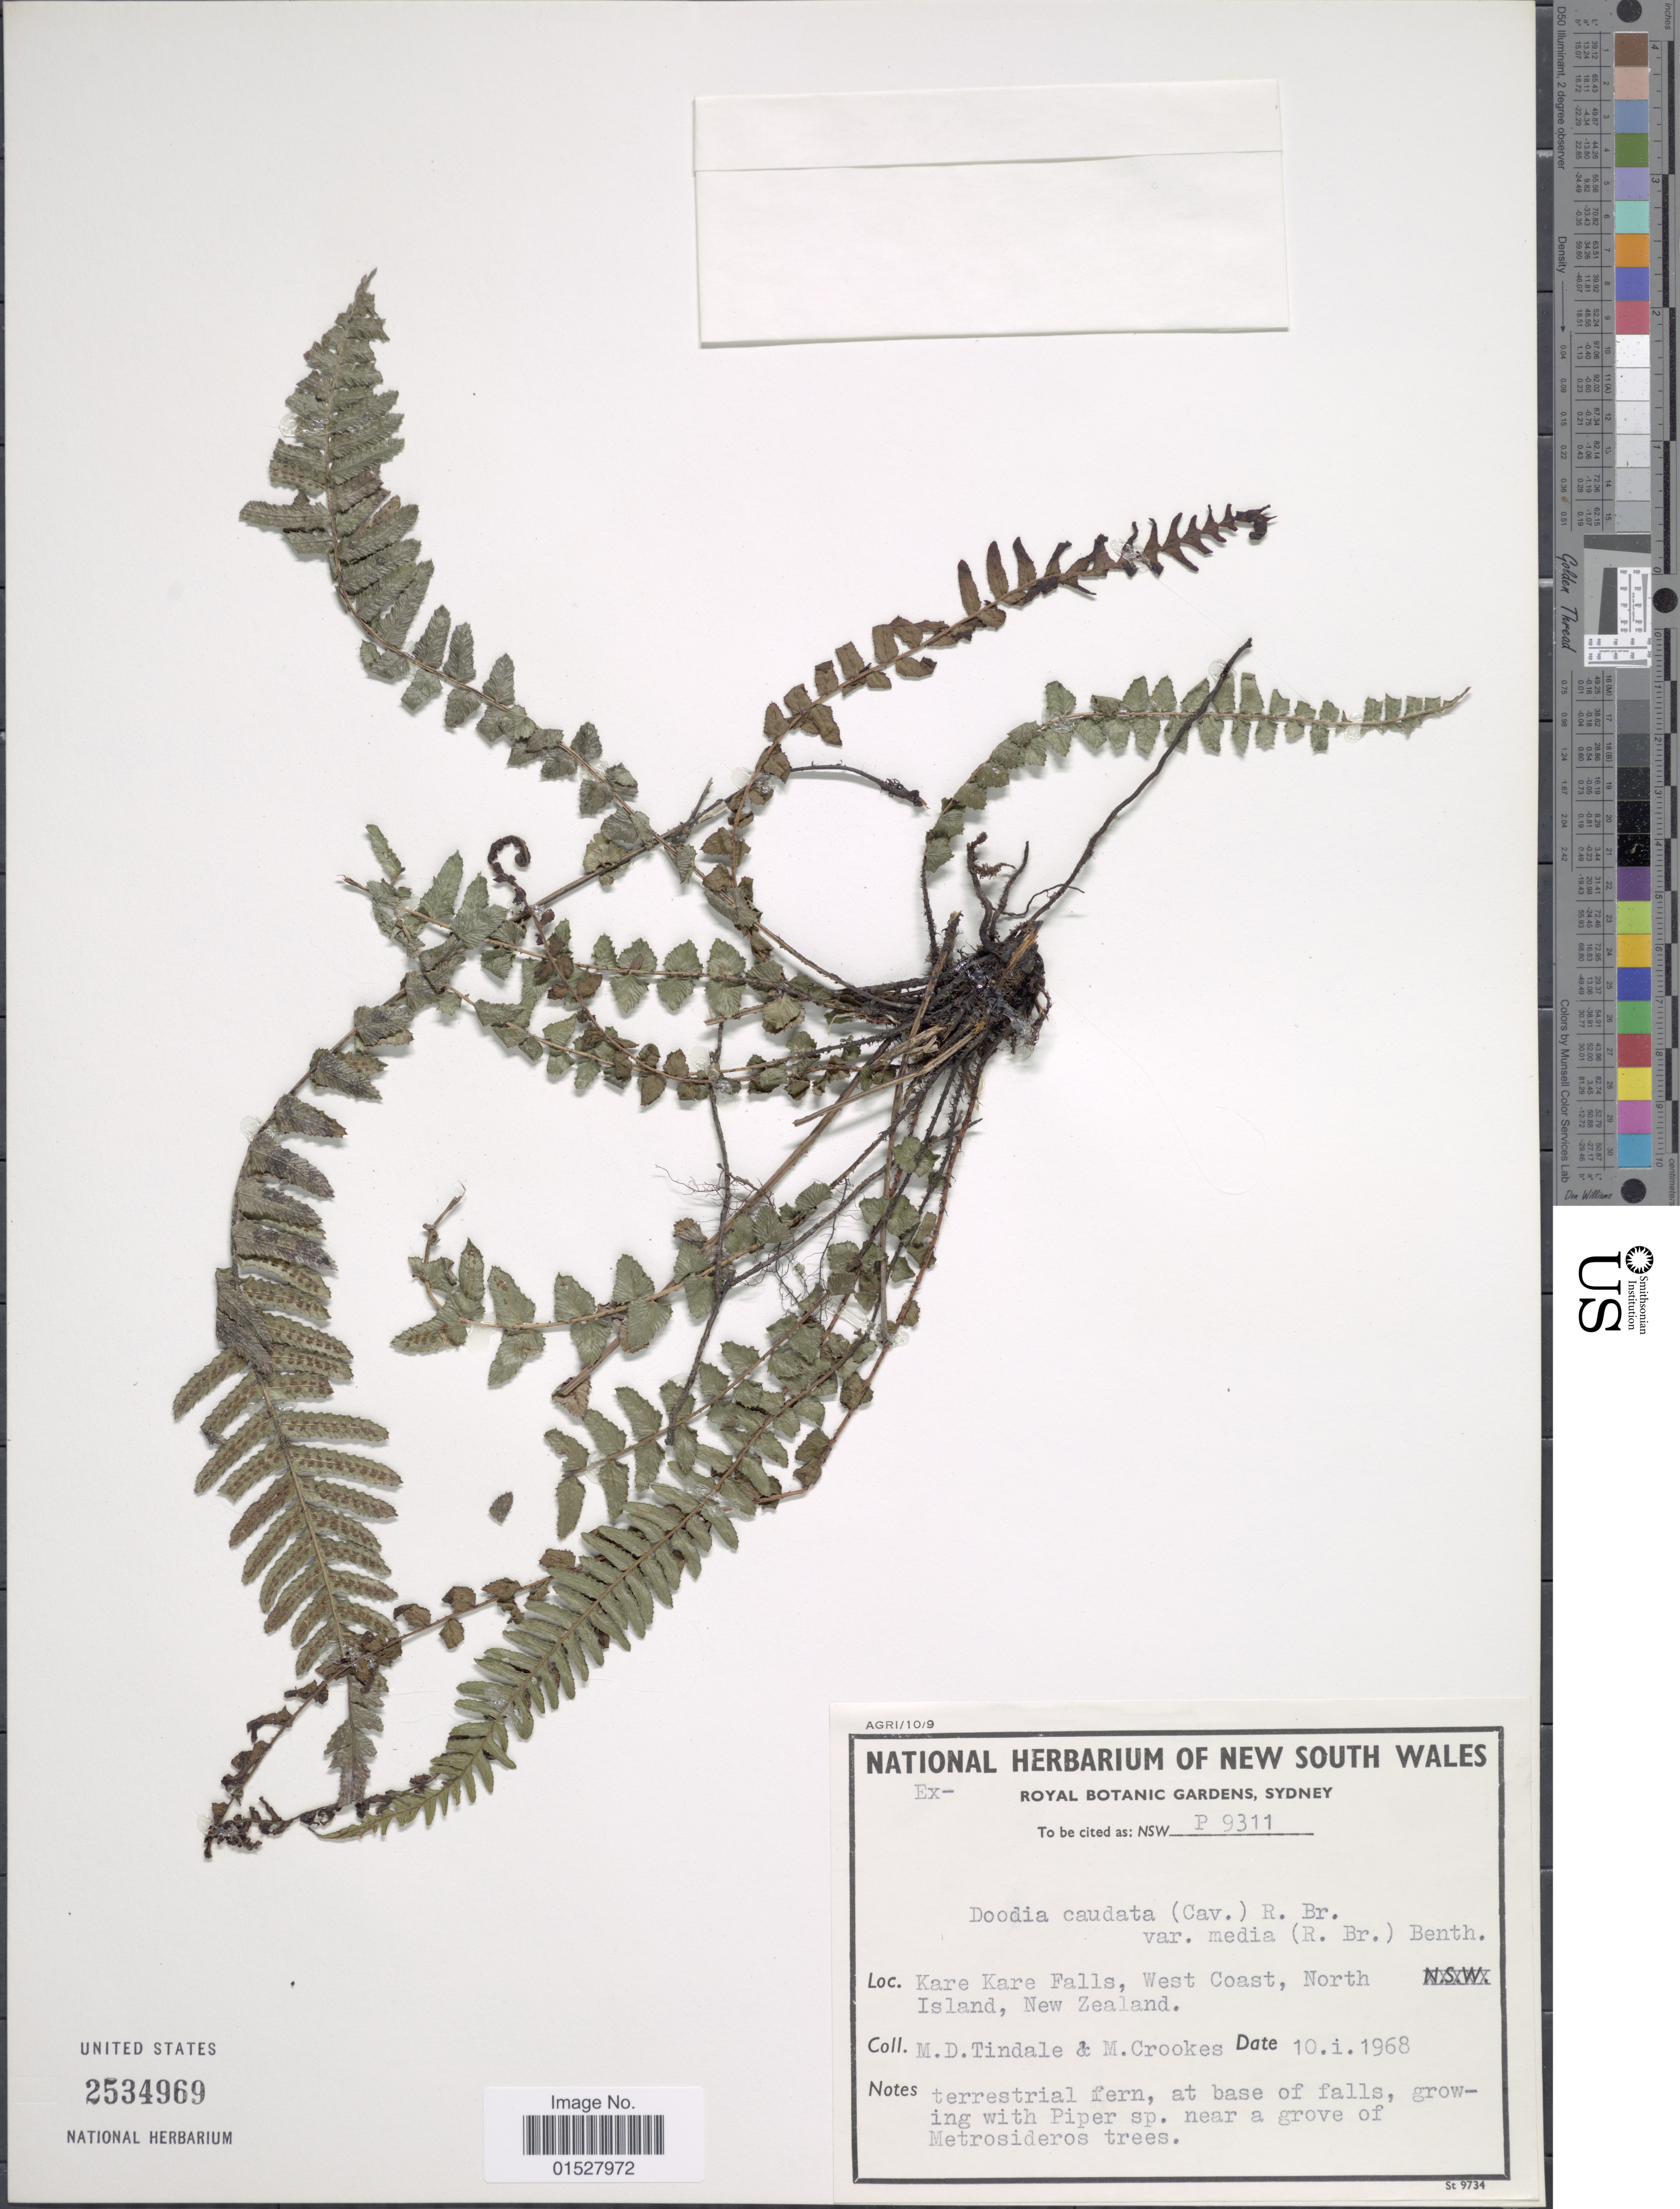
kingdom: Plantae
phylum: Tracheophyta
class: Polypodiopsida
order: Polypodiales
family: Blechnaceae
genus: Blechnum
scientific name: Blechnum medium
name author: (R. Br.) Christenh.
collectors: M. D. Tindale & M. Crookes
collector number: P 9311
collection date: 1968-01-10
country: New Zealand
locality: Kare Kare Falls, West Coast, North Island.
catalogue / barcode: US 2534969